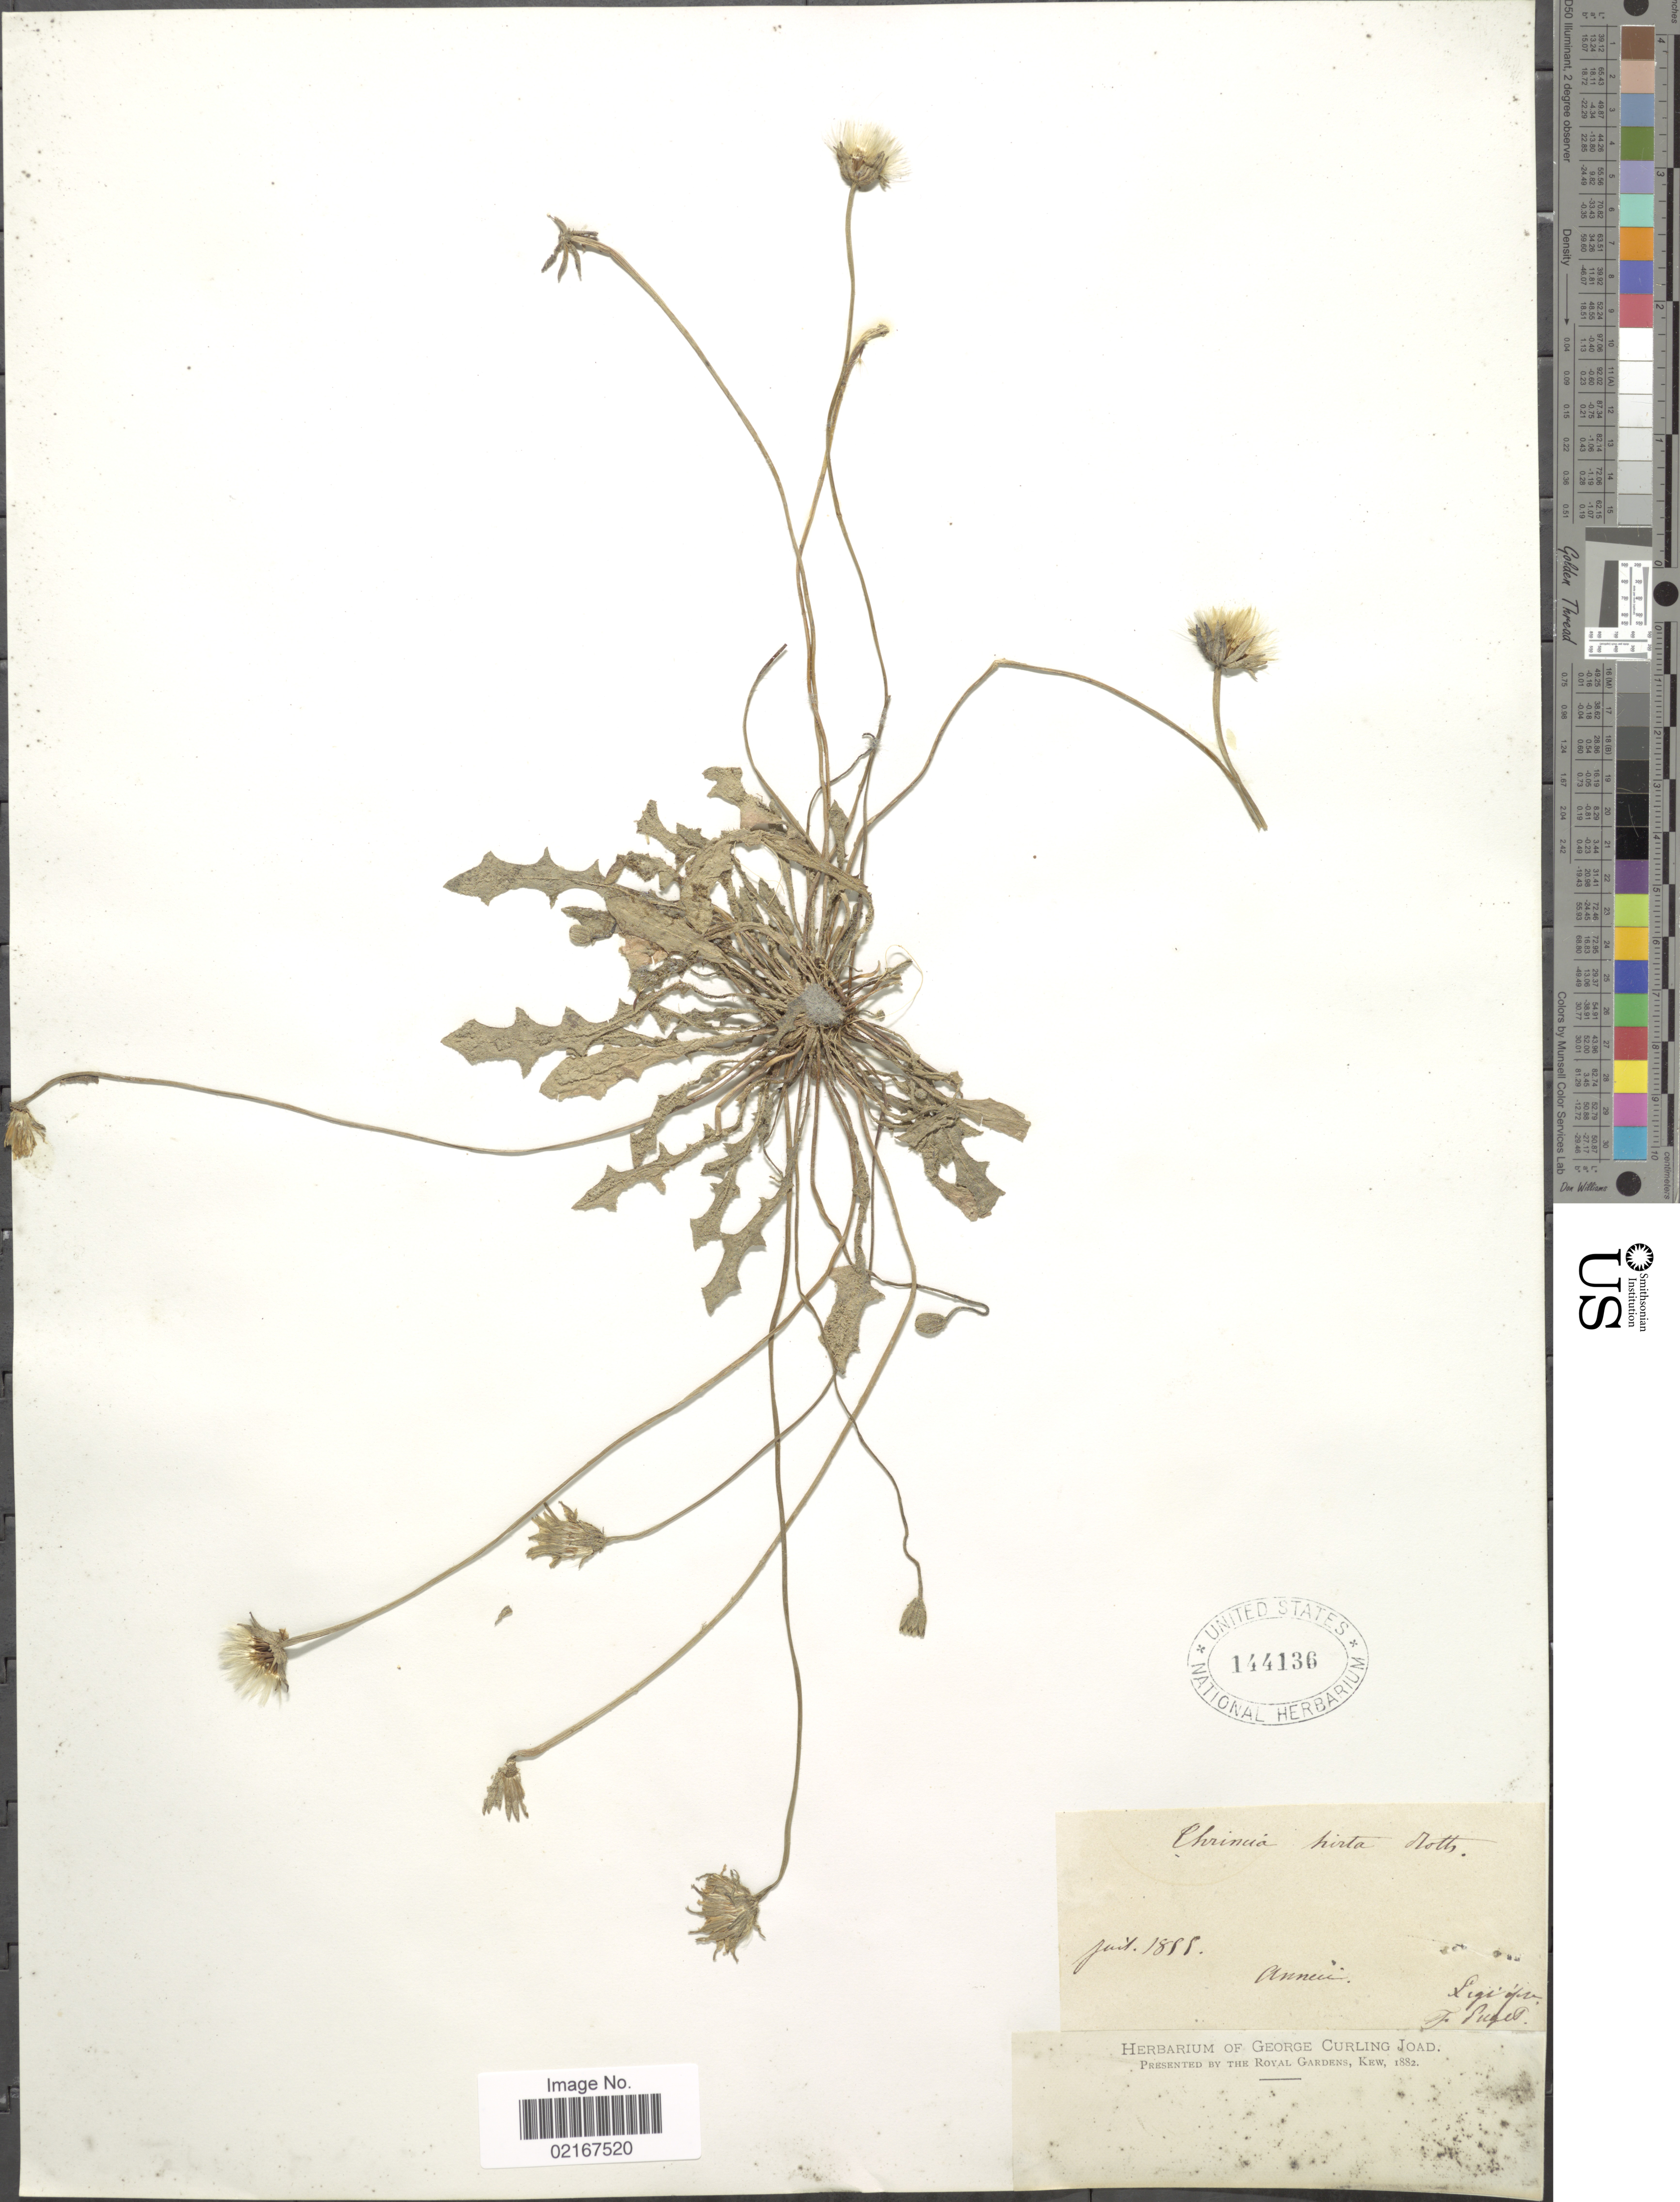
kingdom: Plantae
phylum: Tracheophyta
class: Magnoliopsida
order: Asterales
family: Asteraceae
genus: Leontodon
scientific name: Leontodon hirtus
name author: L.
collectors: F. Rugel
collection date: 1855-07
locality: Anneu [interpreted]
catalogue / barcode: US 144136